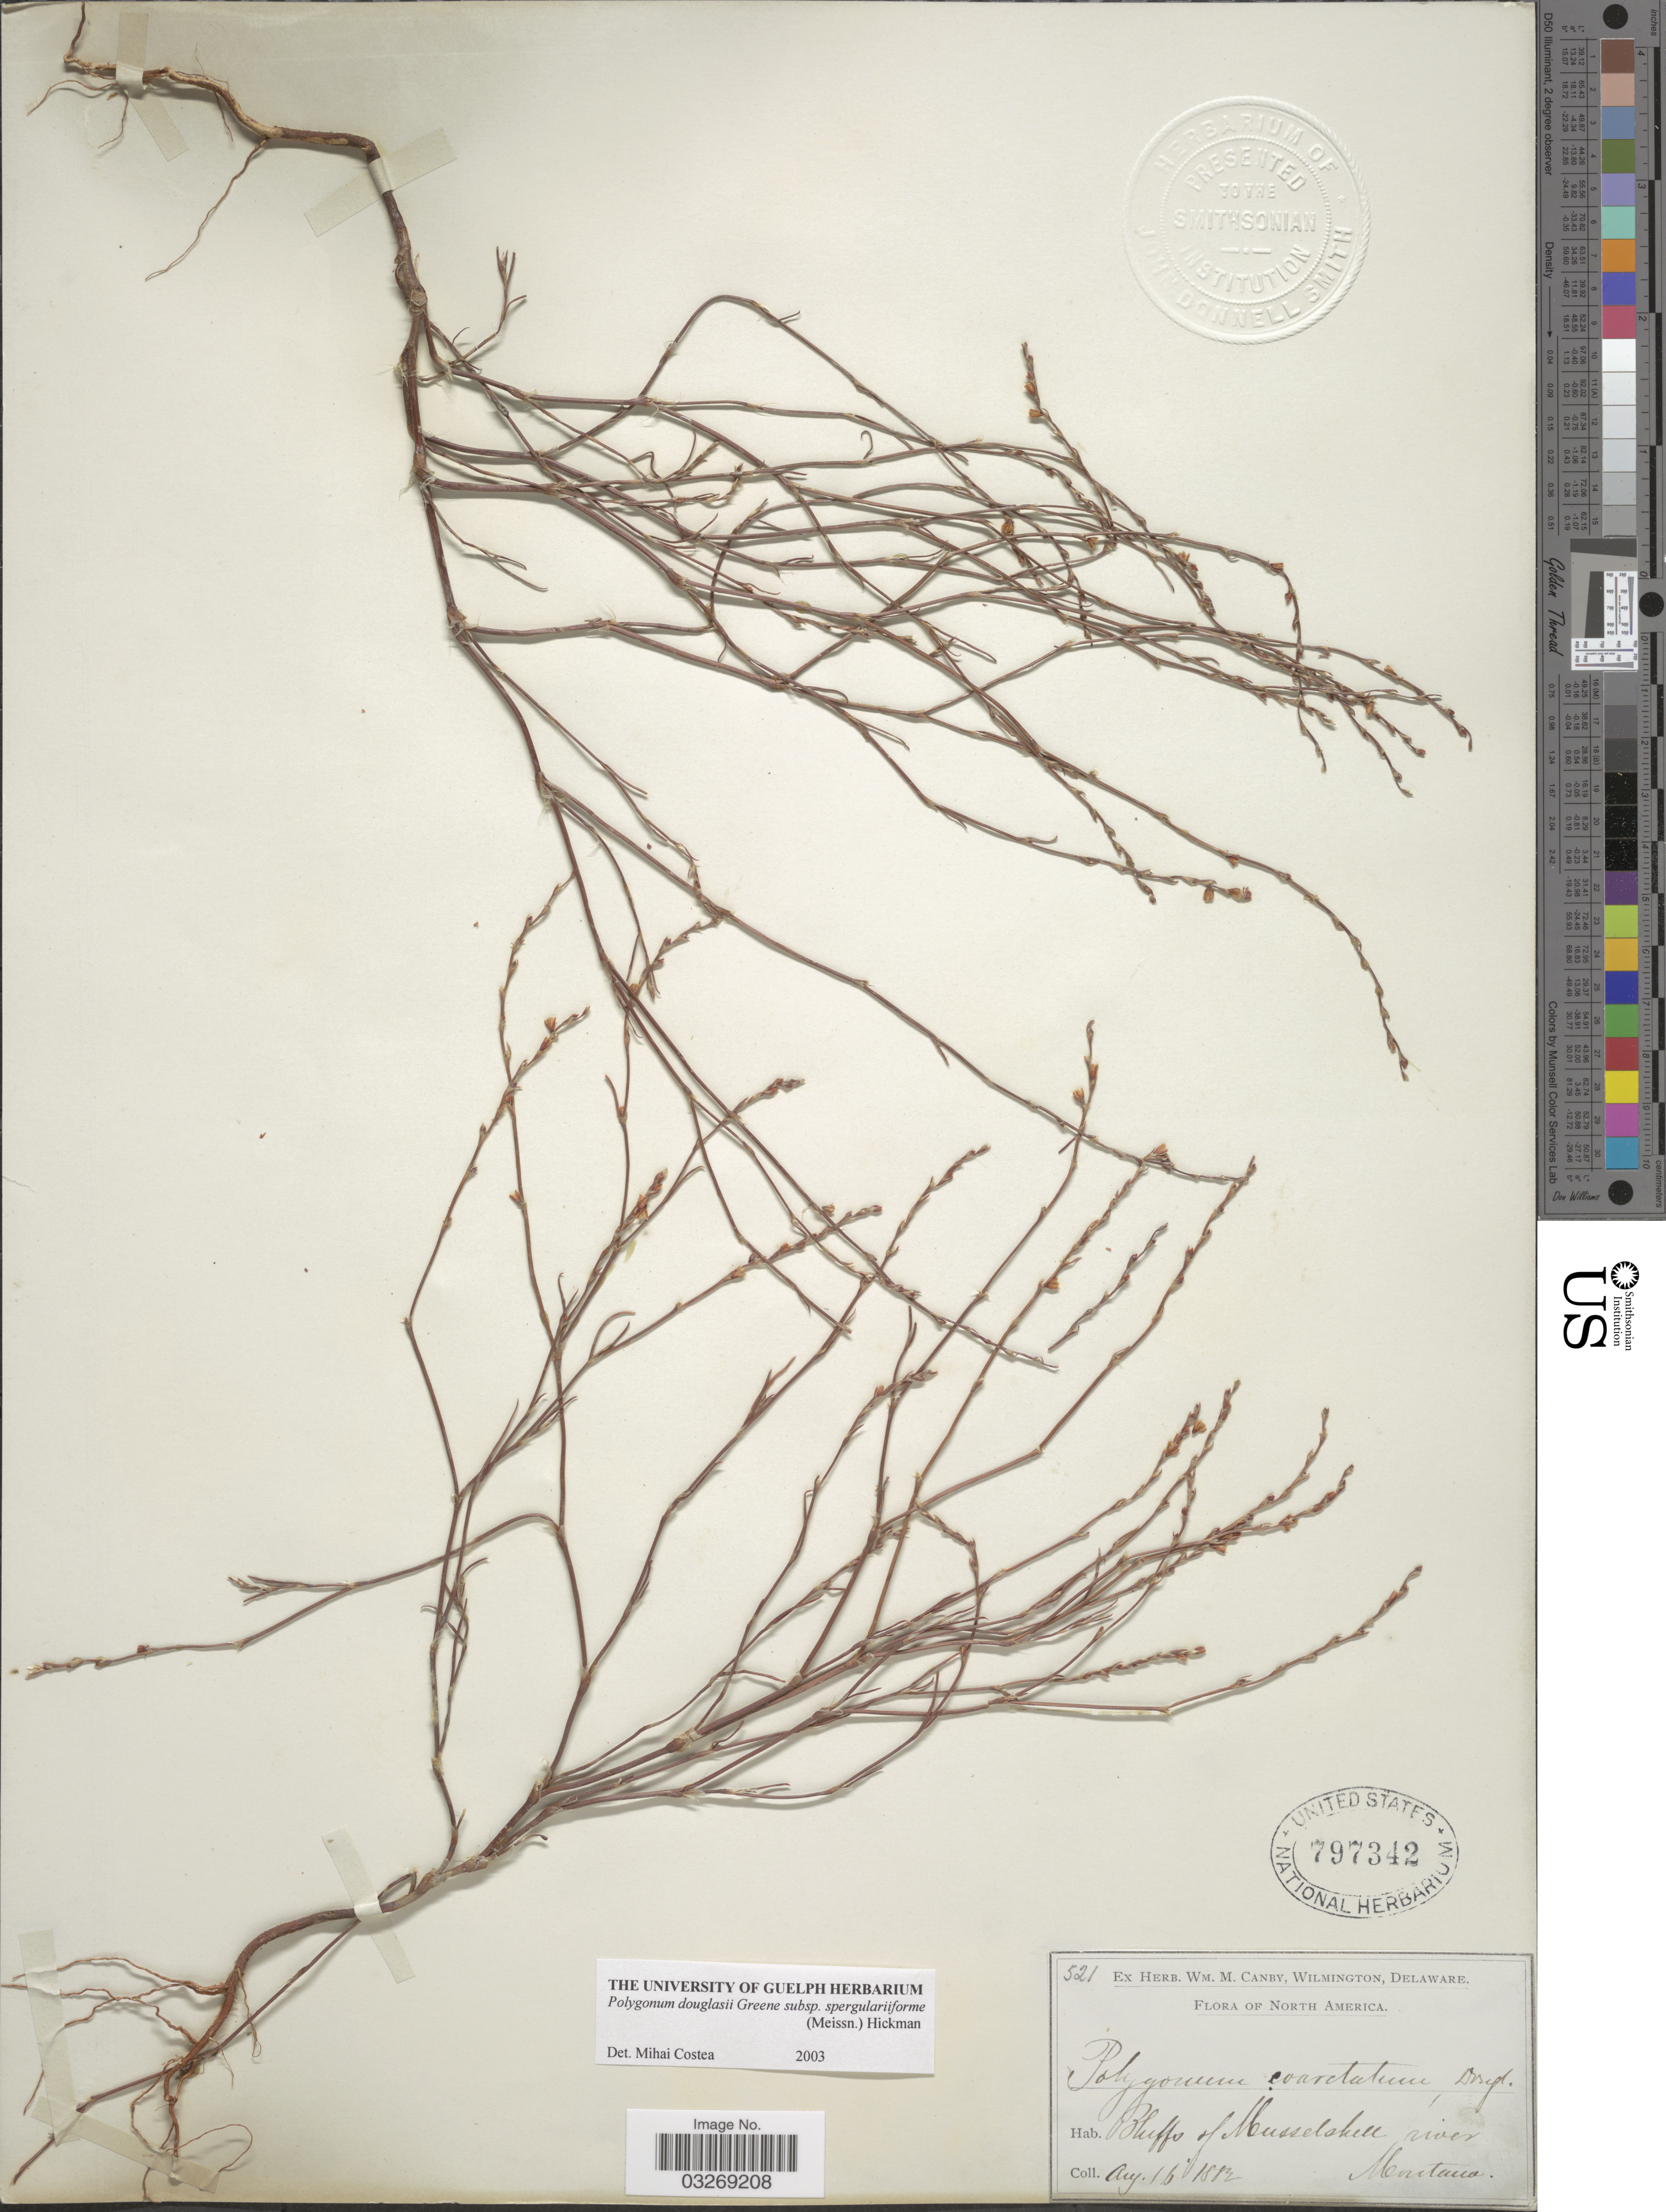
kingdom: Plantae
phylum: Tracheophyta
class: Magnoliopsida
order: Caryophyllales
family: Polygonaceae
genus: Polygonum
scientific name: Polygonum douglasii subsp. spergulariiforme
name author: (Meisn. ex Small) Hickman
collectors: W. M. Canby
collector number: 521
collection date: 1882-08-16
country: United States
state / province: Montana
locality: Bluffs of Musselshell river.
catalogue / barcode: US 797342